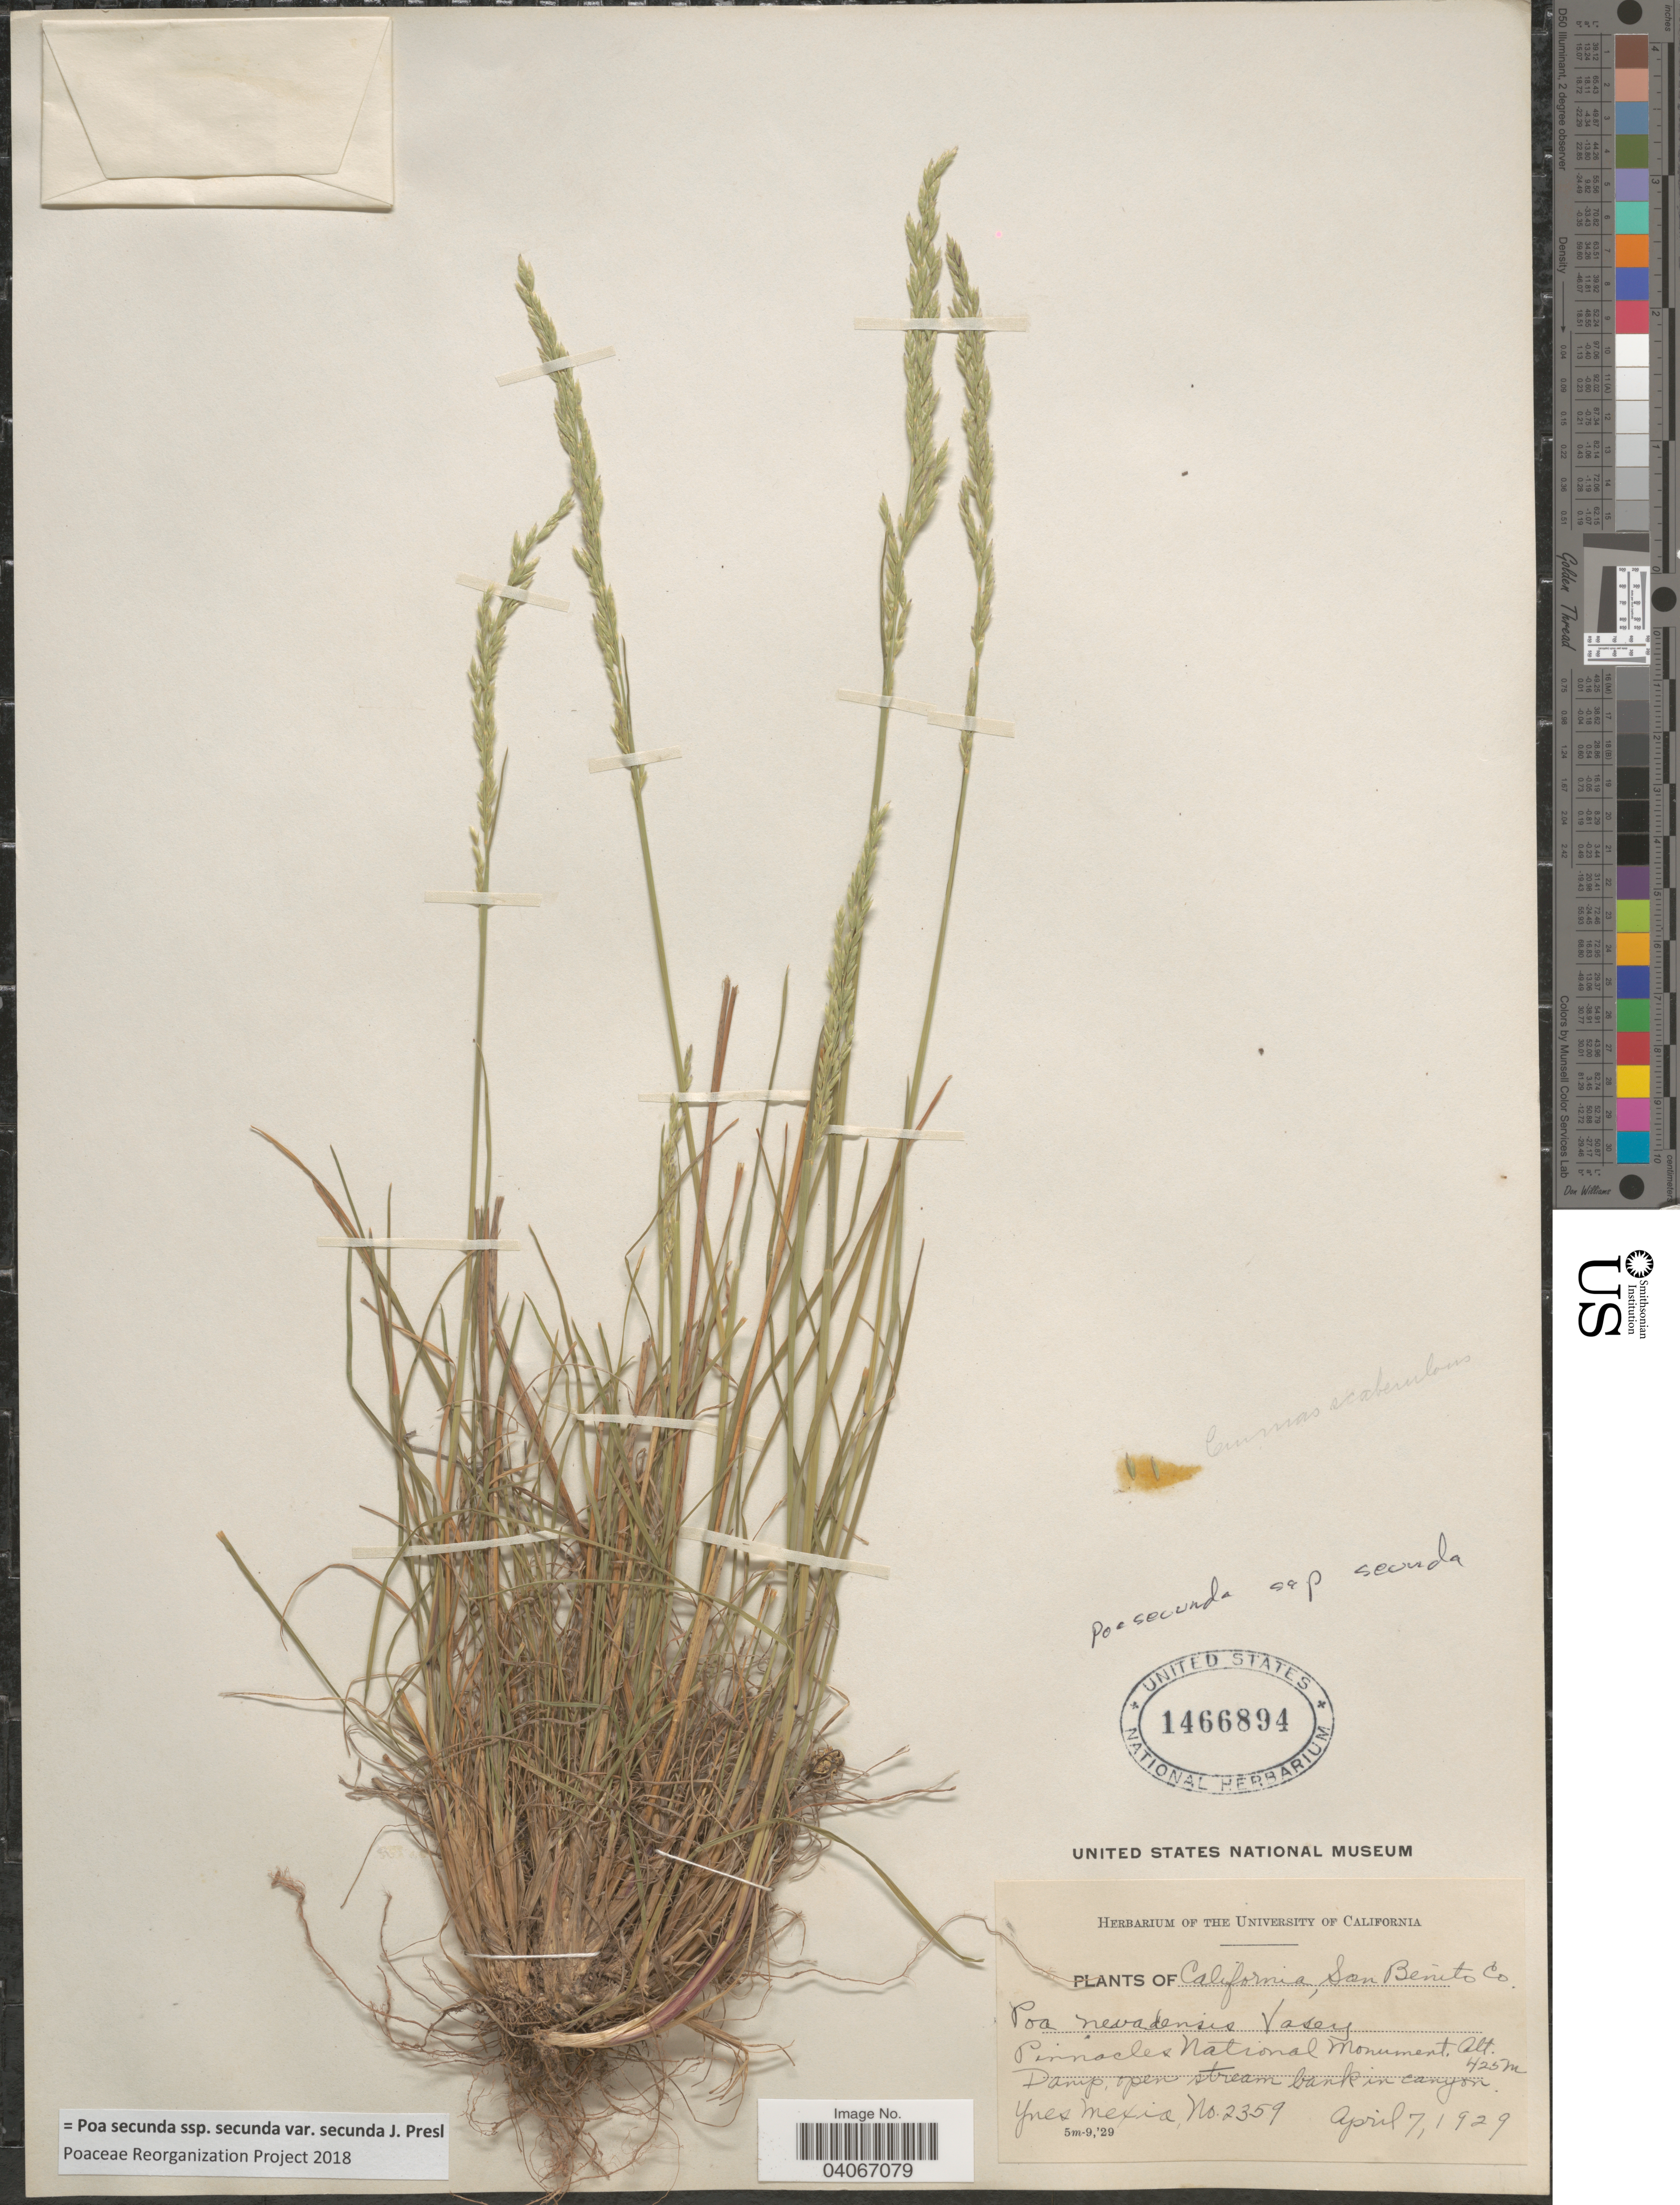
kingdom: Plantae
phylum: Tracheophyta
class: Liliopsida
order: Poales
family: Poaceae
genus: Poa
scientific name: Poa secunda subsp. secunda var. secunda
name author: J. Presl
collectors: Y. Mexia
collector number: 2359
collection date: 1929-04-07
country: United States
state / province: California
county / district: San Benito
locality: San Benito Co. Pinnacles National Monument.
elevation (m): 425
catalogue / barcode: US 1466894